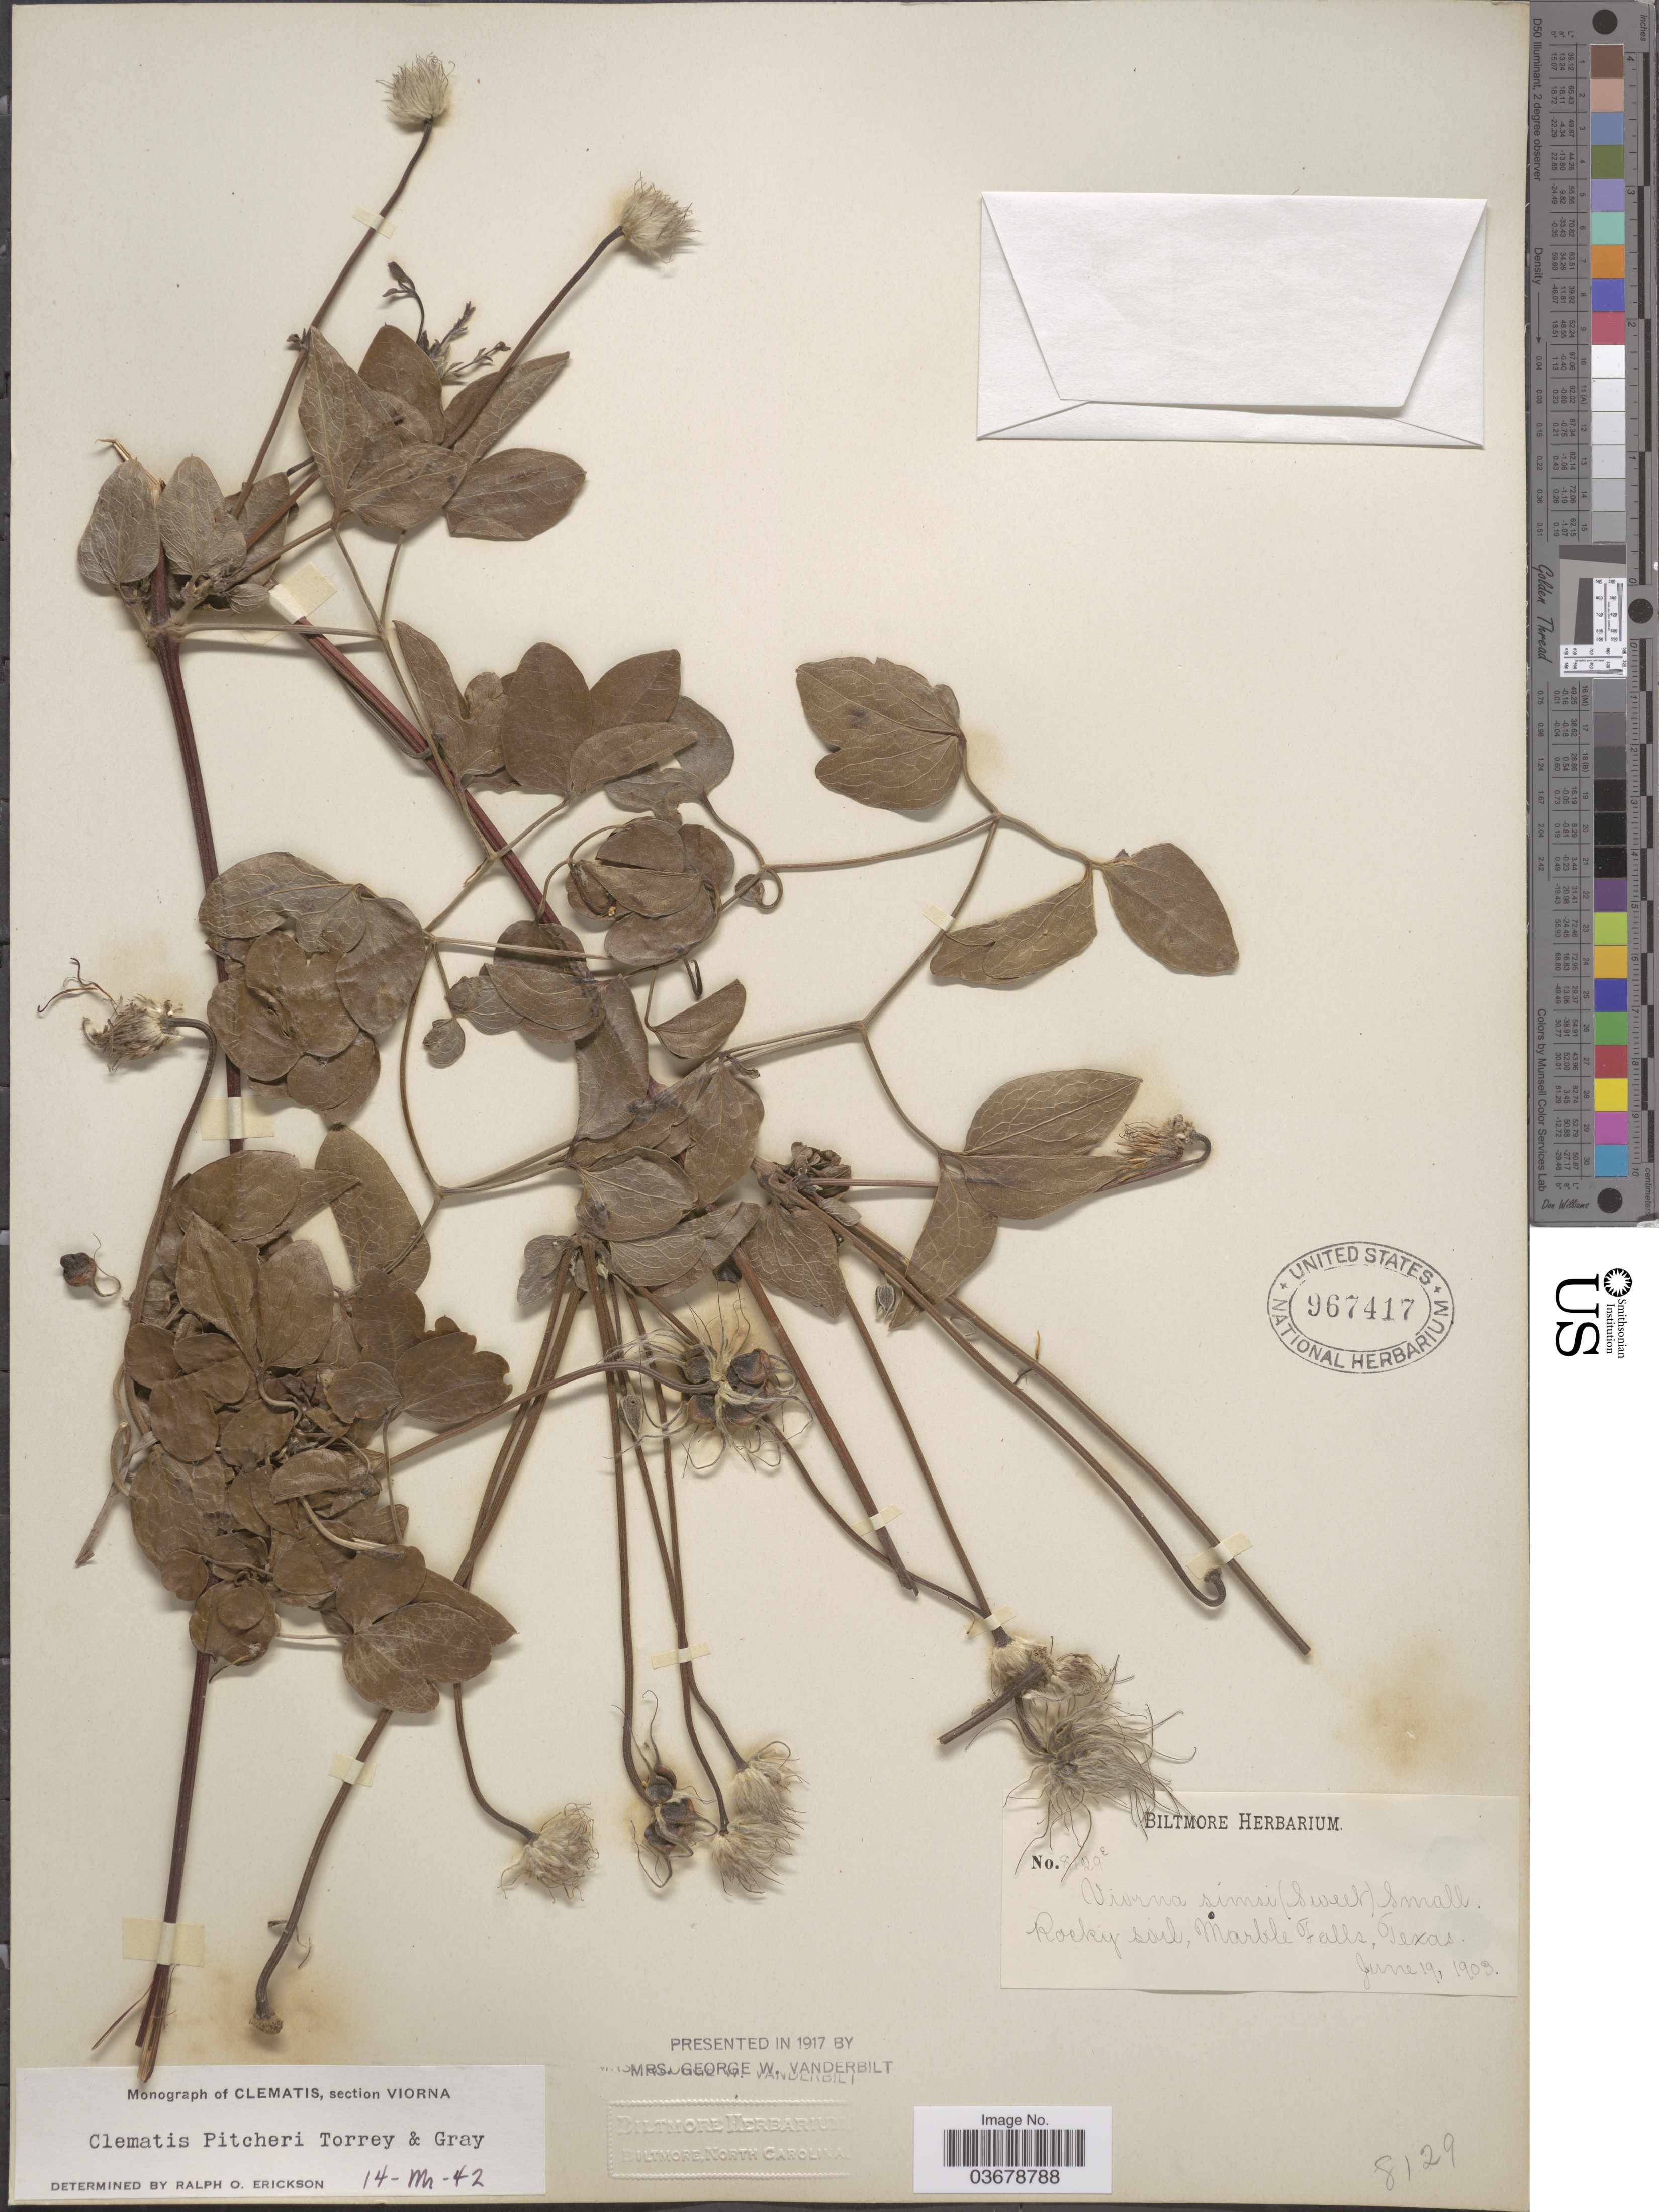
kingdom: Plantae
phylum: Tracheophyta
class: Magnoliopsida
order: Ranunculales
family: Ranunculaceae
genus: Clematis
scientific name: Clematis viorna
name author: L.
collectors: ex herb. Biltmore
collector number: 8129e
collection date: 1903-06-19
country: United States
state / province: Texas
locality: Marble Falls.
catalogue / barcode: US 967417